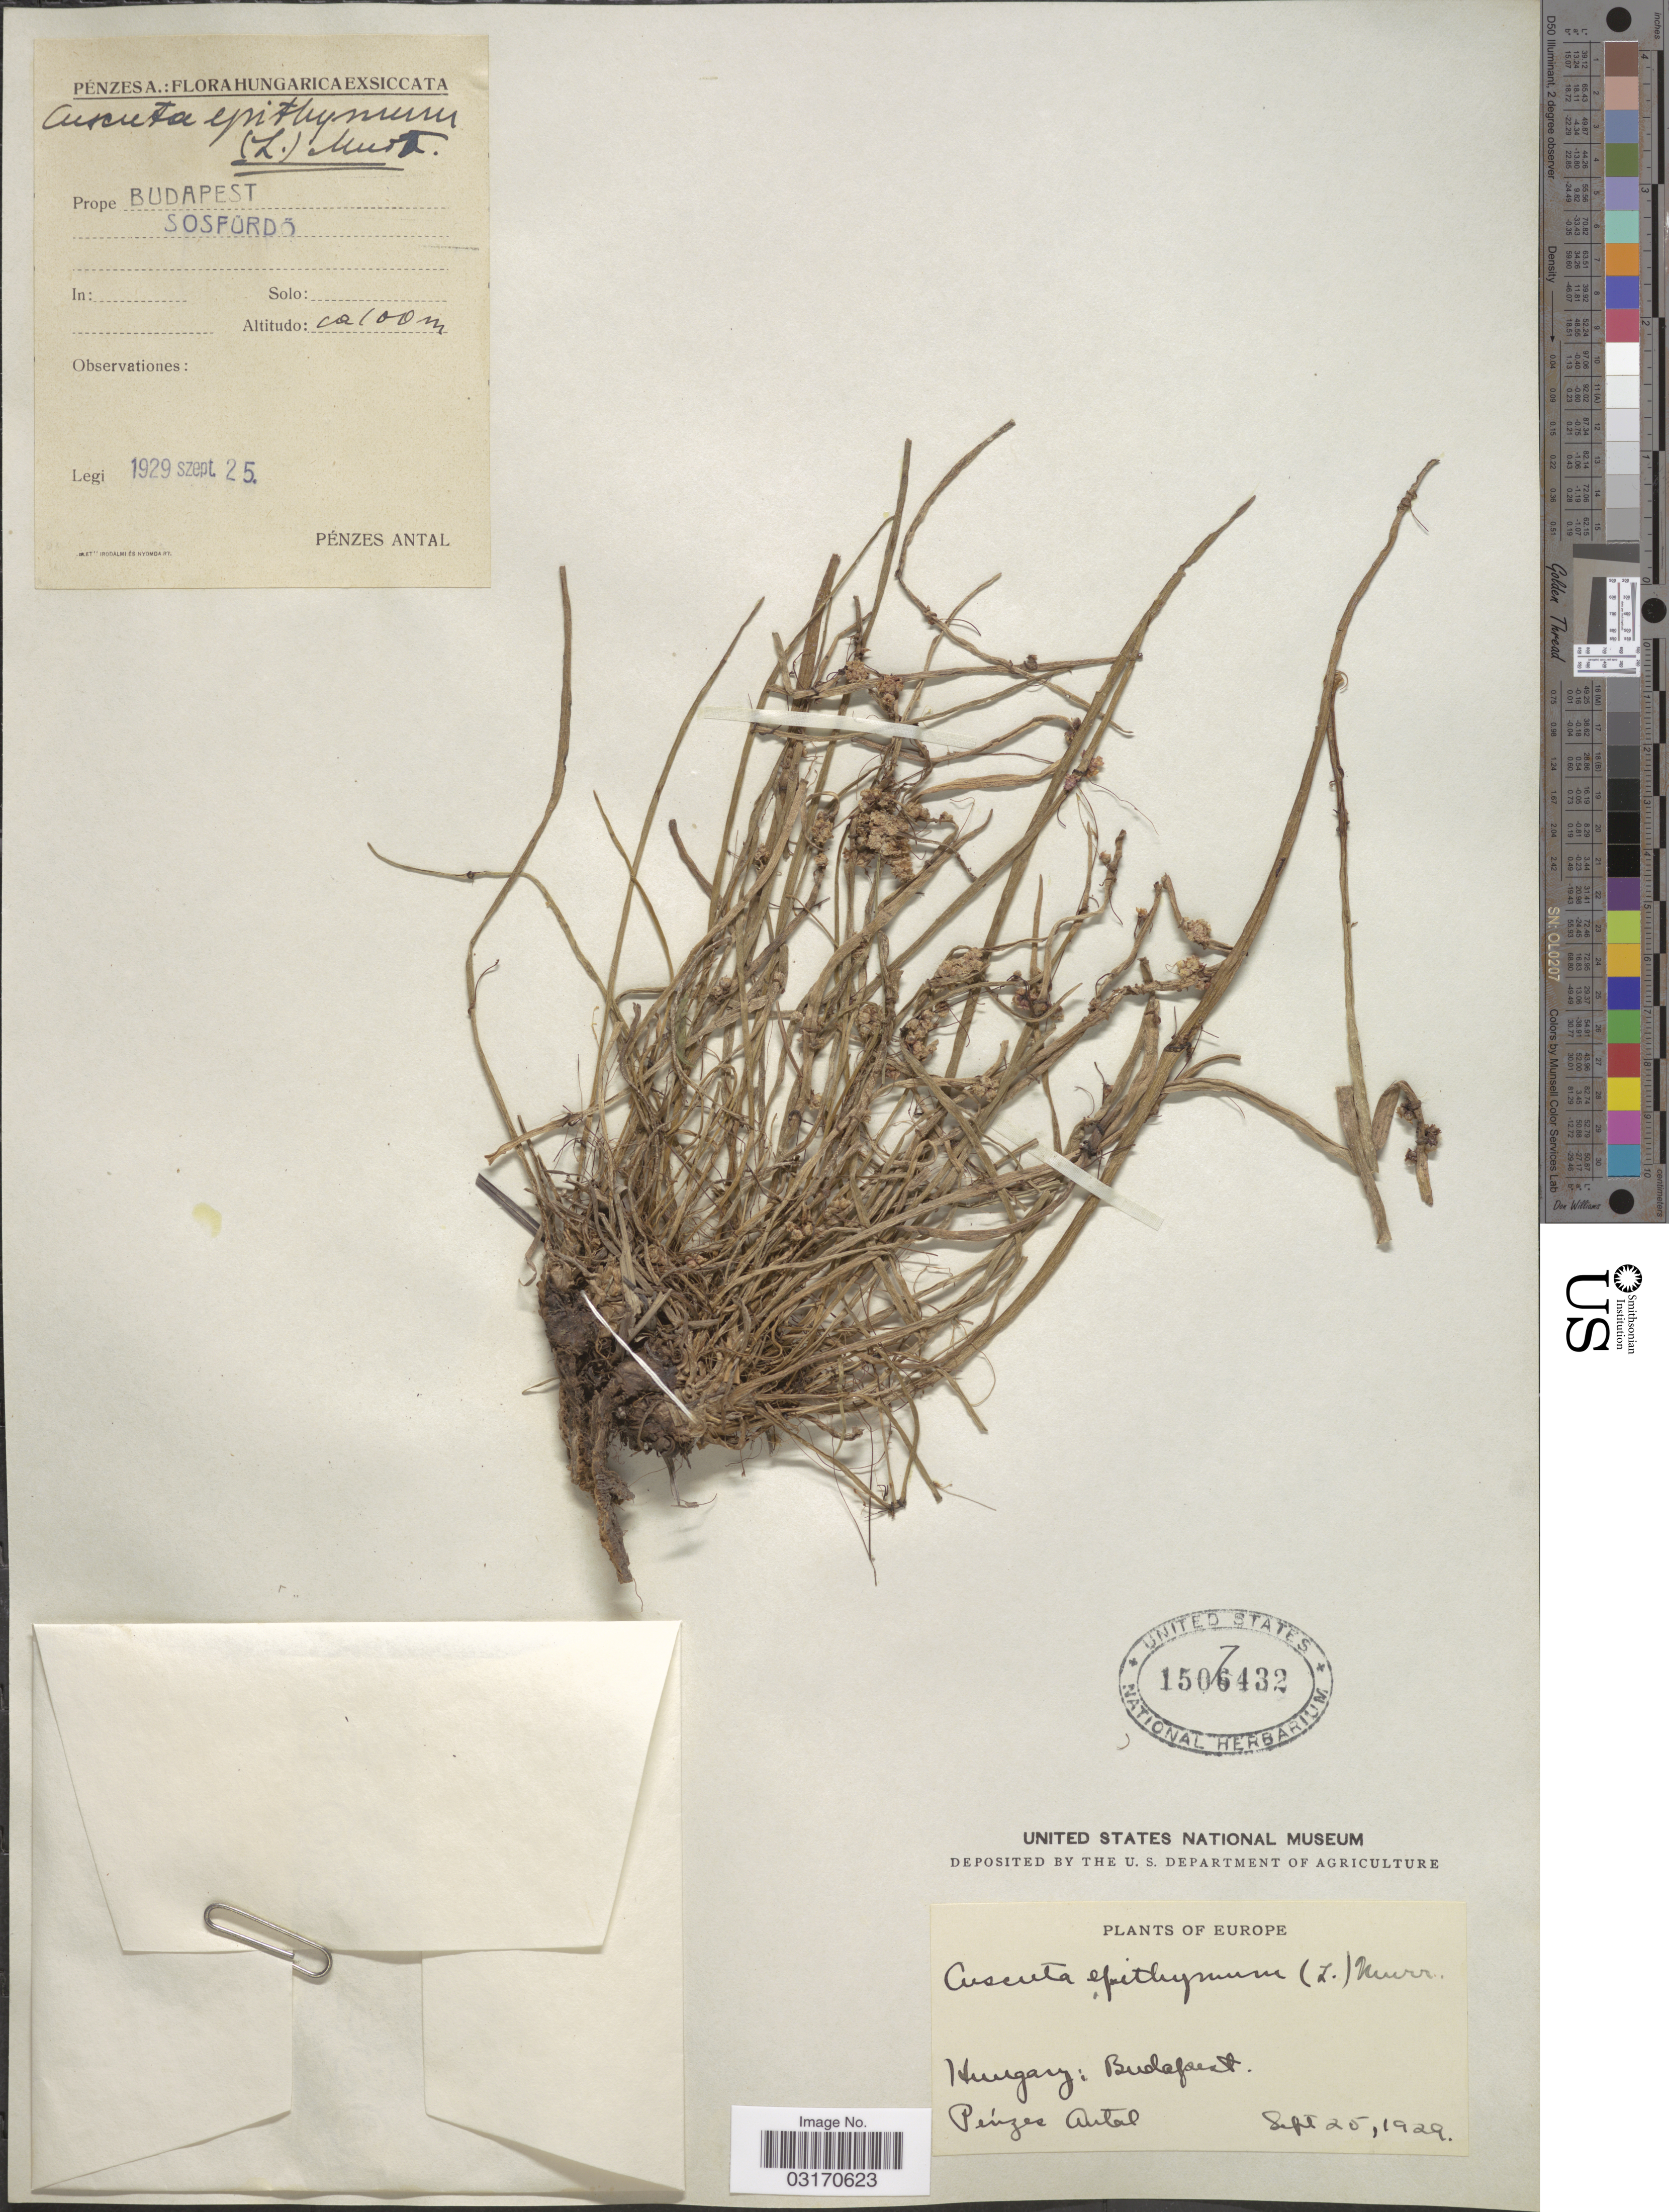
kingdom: Plantae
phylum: Tracheophyta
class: Magnoliopsida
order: Solanales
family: Convolvulaceae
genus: Cuscuta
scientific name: Cuscuta epithymum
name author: Murray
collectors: A. Pénzes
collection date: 1929-09-25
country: Hungary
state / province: Budapest, Capital District of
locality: Hungarica. Hungary: Budapest. Sosfürdö.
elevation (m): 100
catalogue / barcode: US 1507432